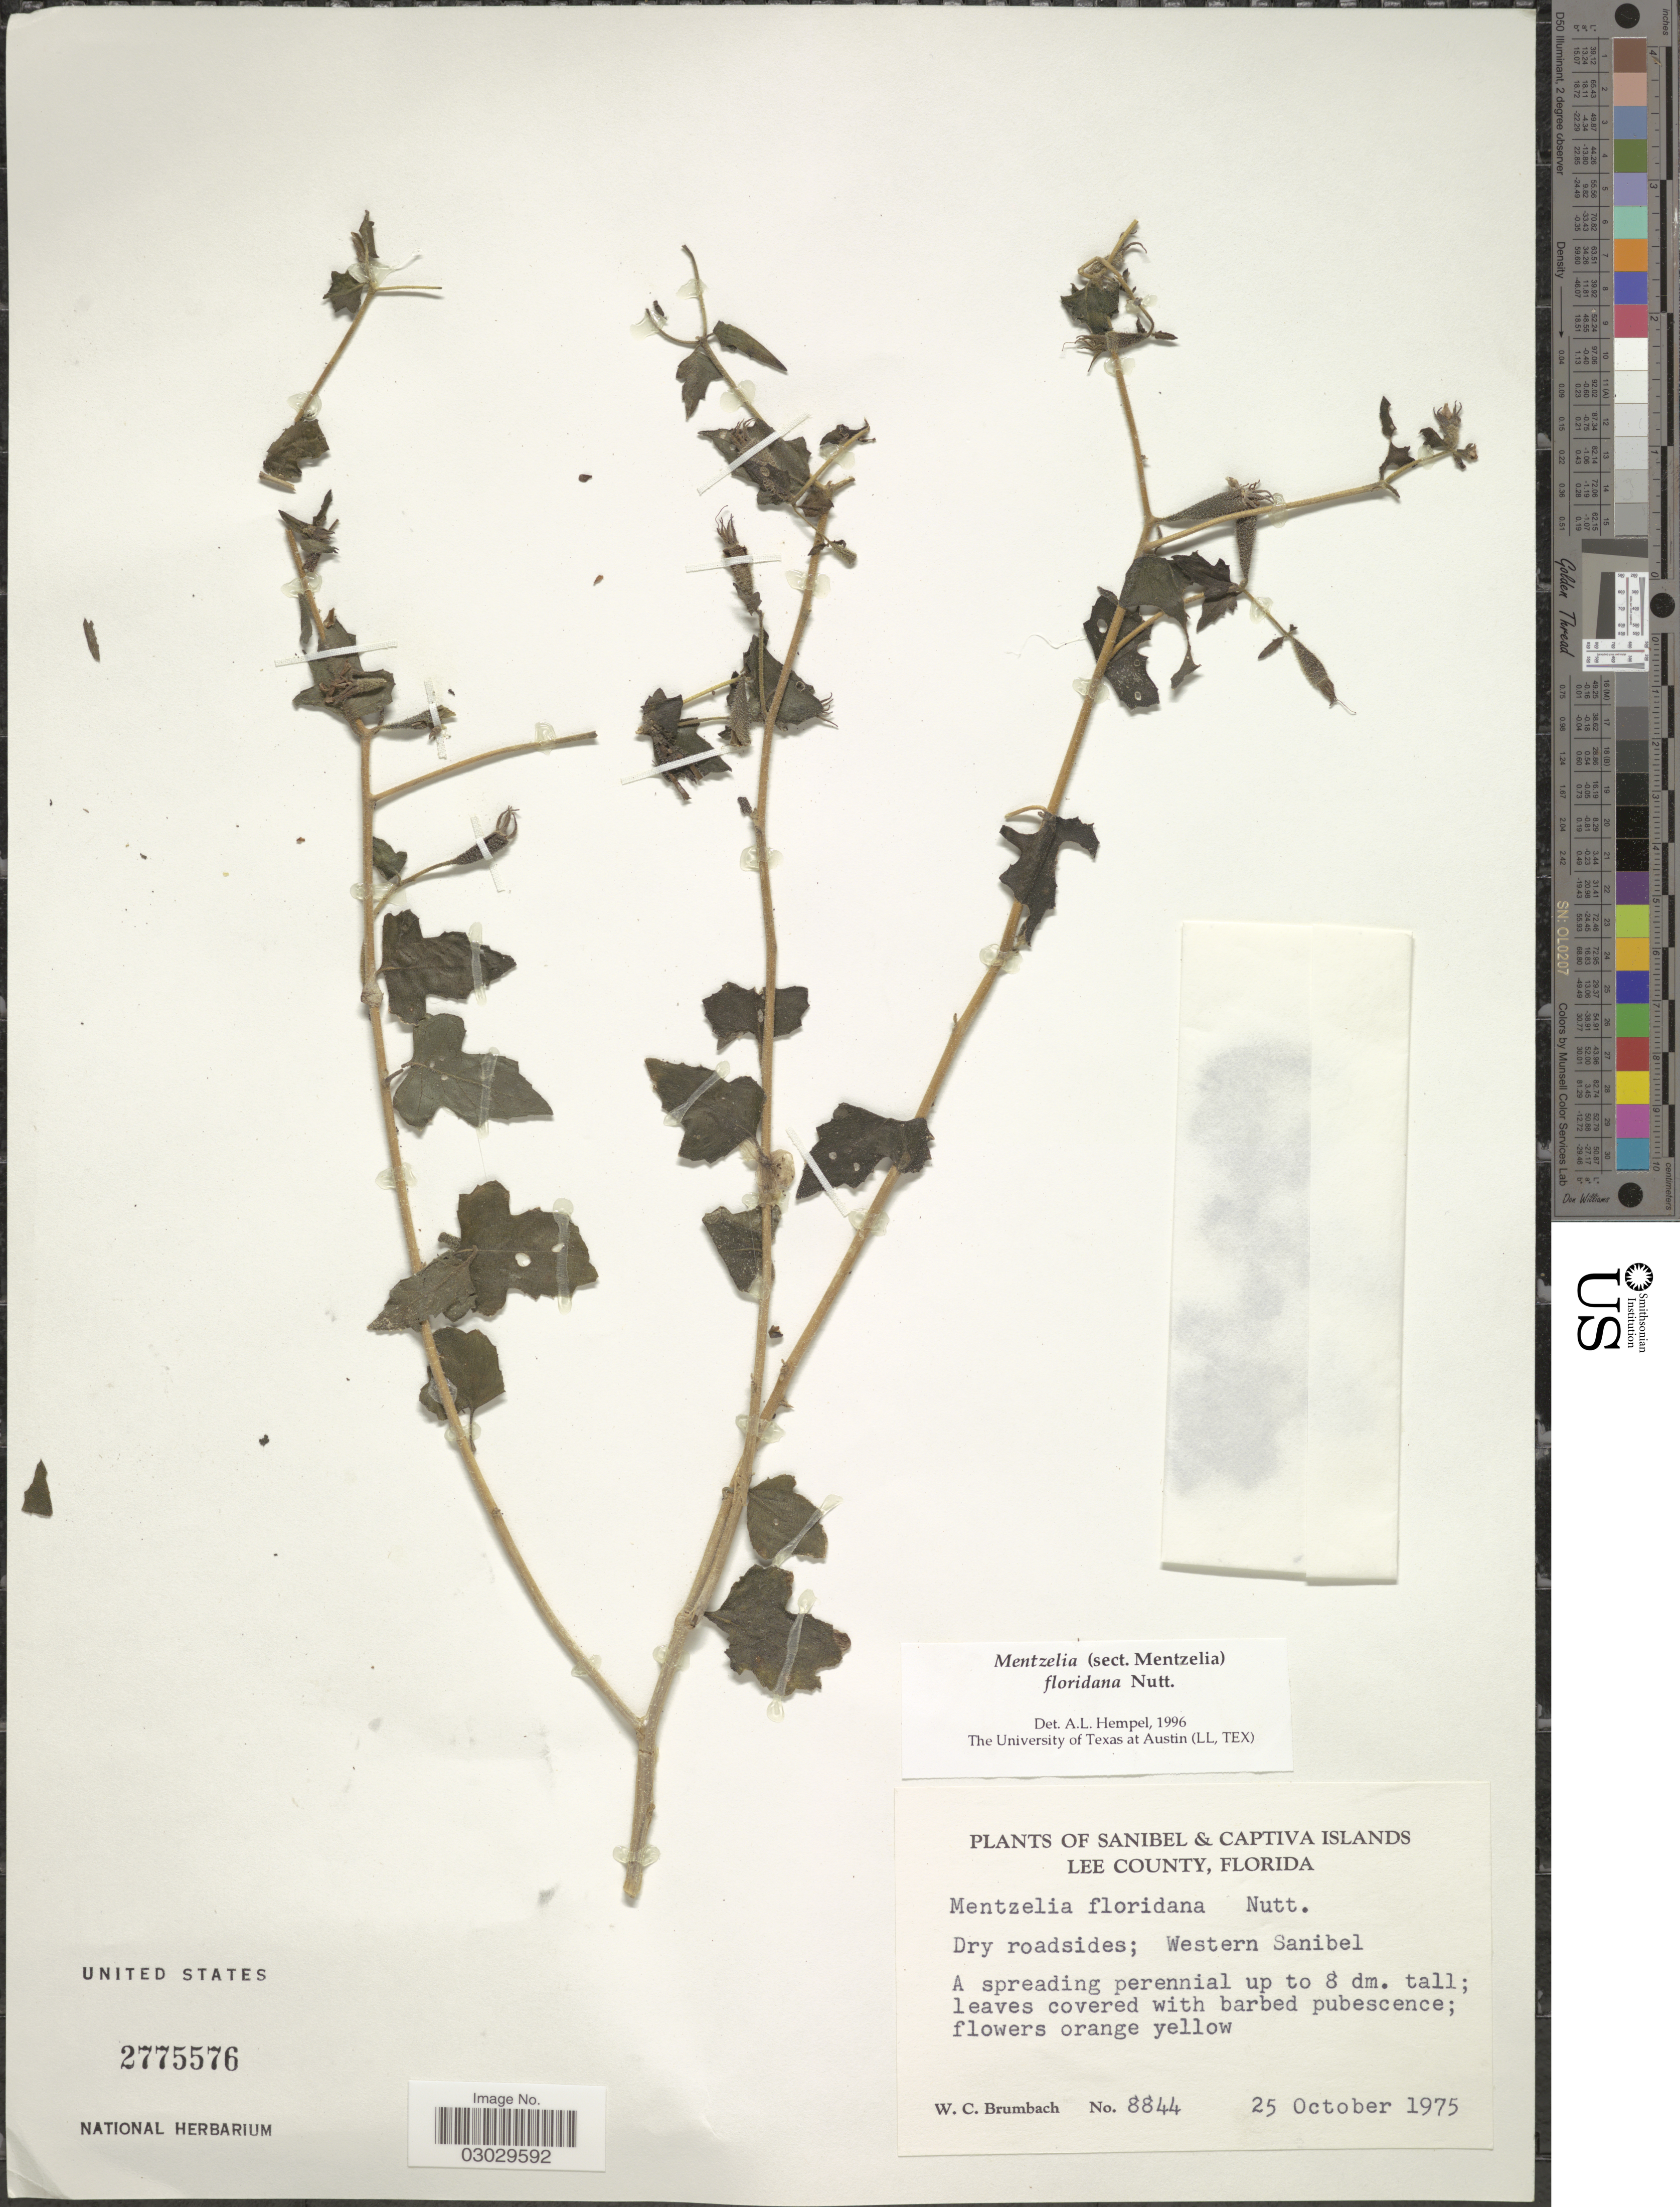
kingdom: Plantae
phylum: Tracheophyta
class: Magnoliopsida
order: Cornales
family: Loasaceae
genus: Mentzelia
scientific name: Mentzelia floridana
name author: Nutt. ex Torr. & A. Gray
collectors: W. C. Brumbach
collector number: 8844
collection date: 1975-10-25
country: United States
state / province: Florida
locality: Sanibel & Captiva Islands, Lee County. Western Sanibel.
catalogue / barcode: US 2775576